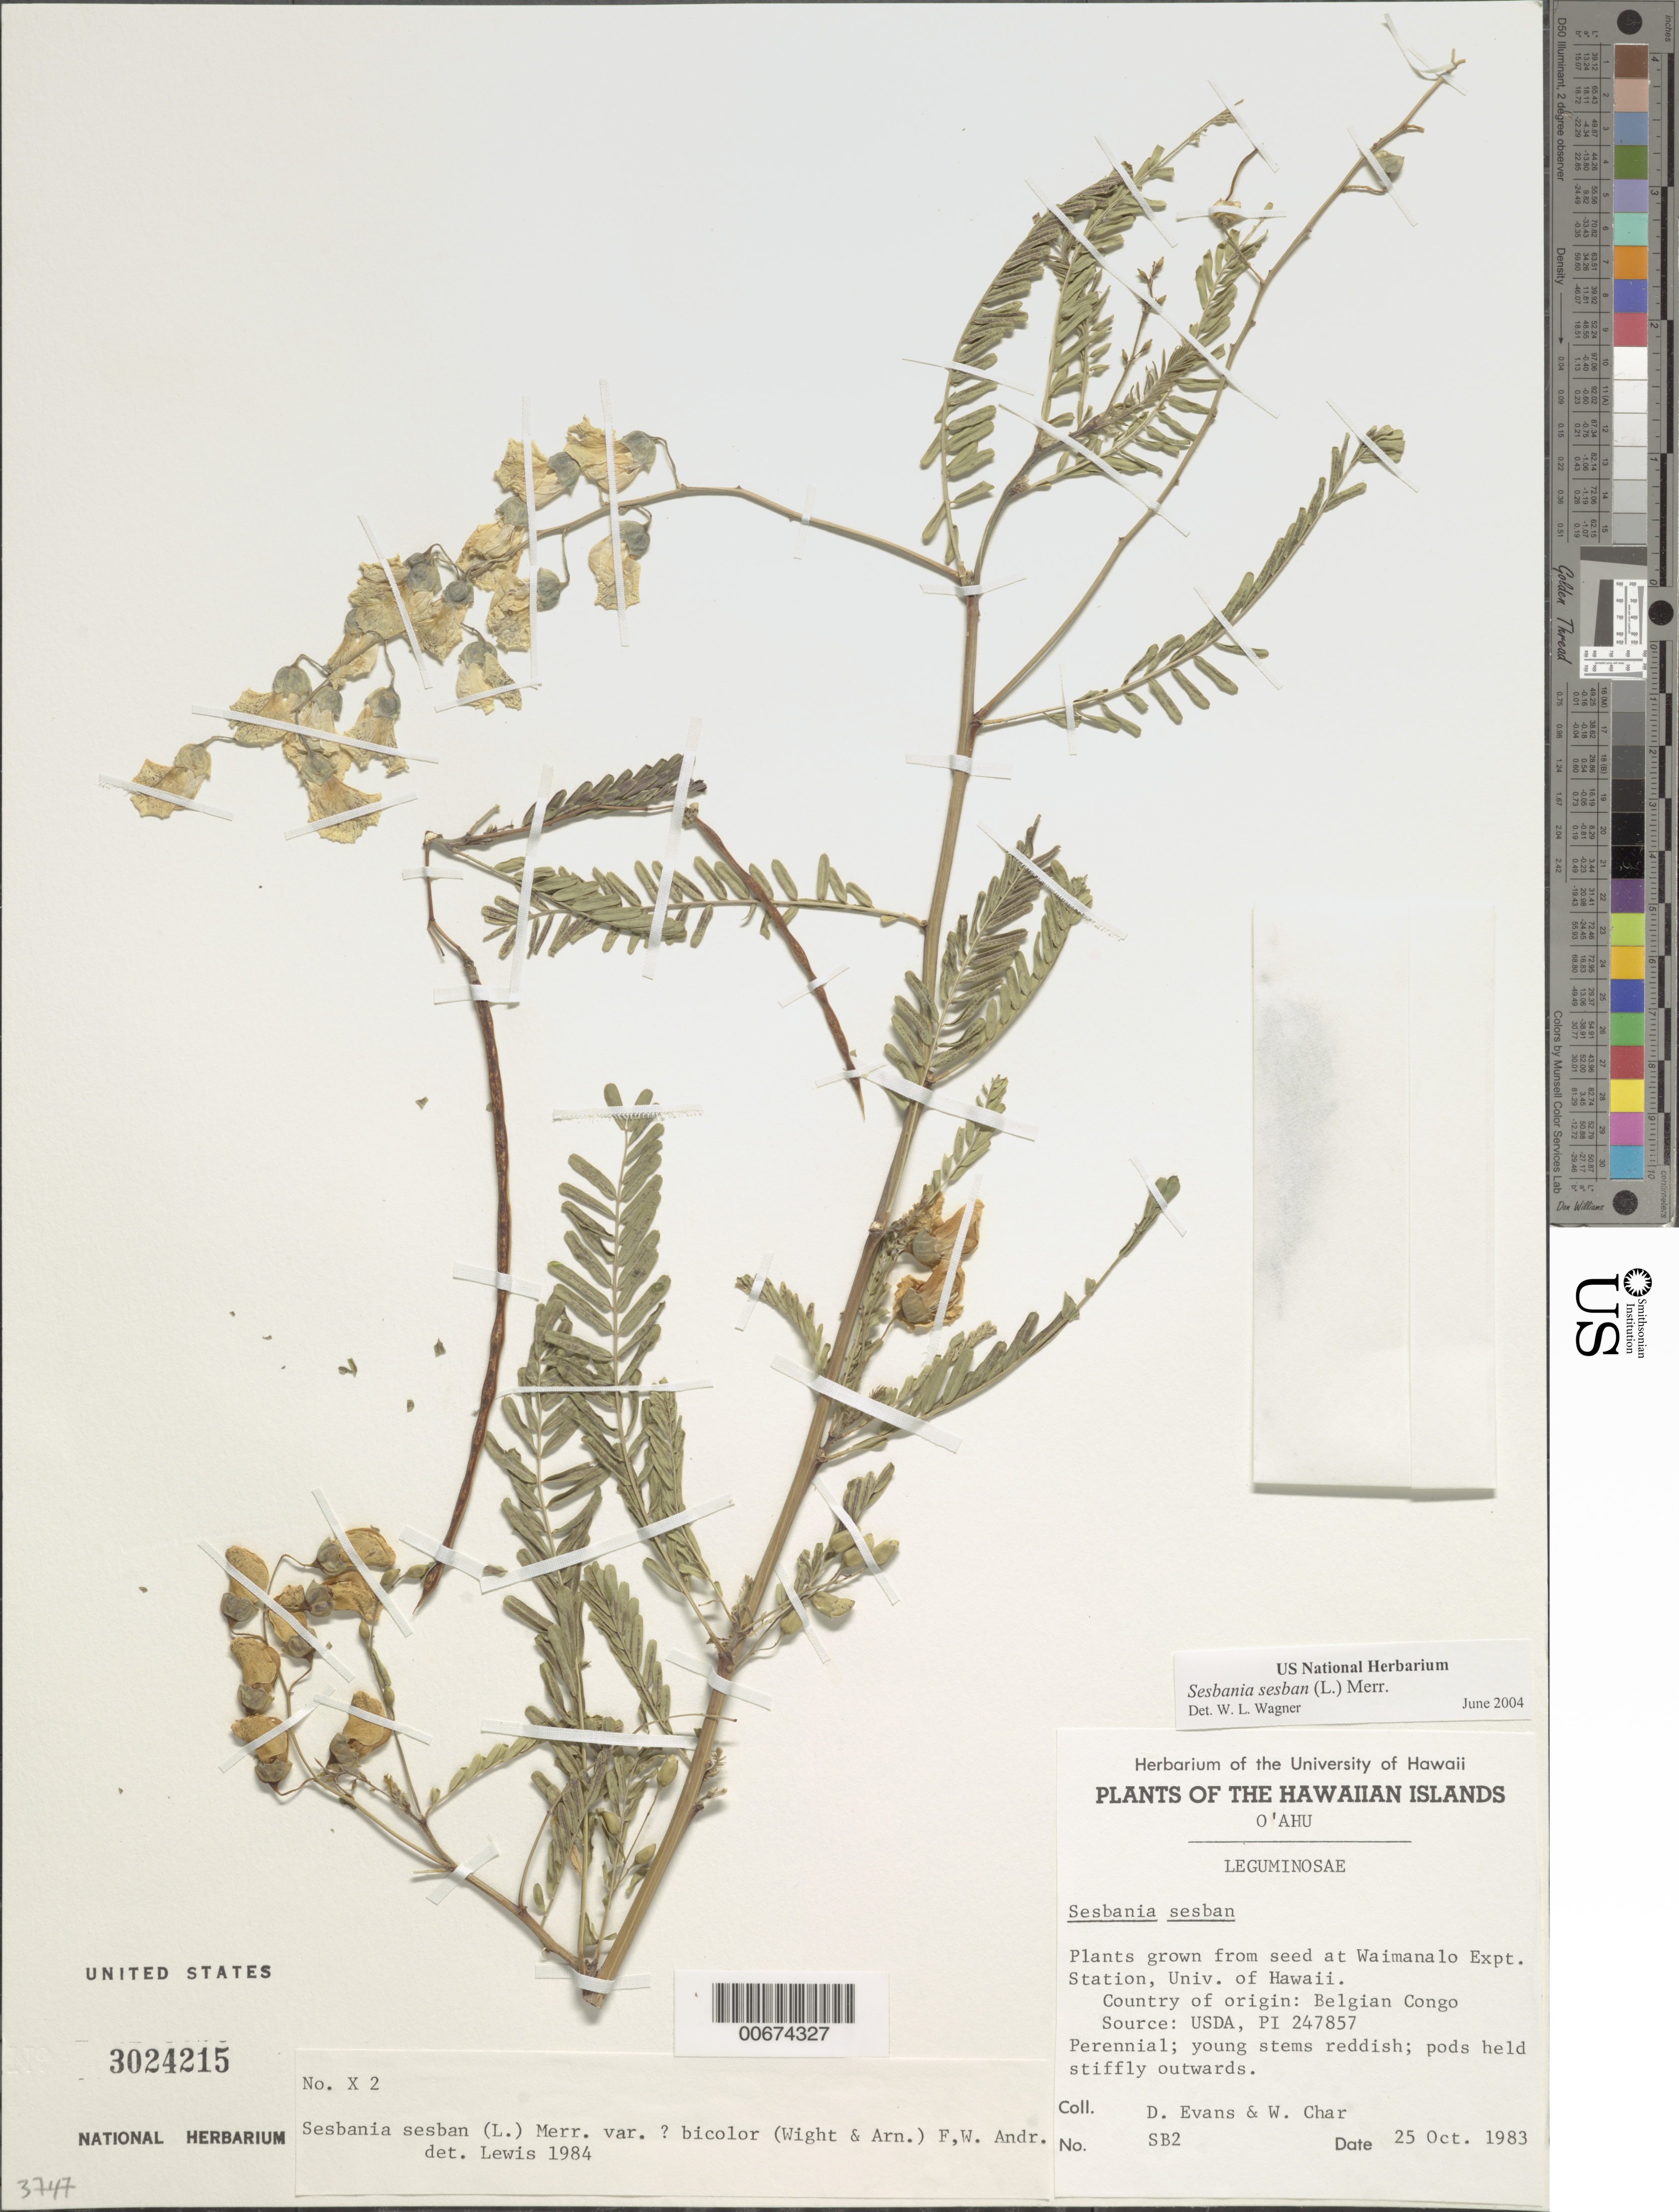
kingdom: Plantae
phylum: Tracheophyta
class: Magnoliopsida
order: Fabales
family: Fabaceae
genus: Sesbania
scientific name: Sesbania sesban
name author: (L.) Merr.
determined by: Wagner, W. L., (BOT), Smithsonian Institution - National Museum of Natural History (UNITED STATES)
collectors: D. Evans & W. Char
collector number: SB2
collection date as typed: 25 Oct 1983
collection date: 1983-10-25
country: United States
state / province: Hawaii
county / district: Honolulu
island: Oahu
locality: at Waimanalo Expt. Station, Univ. of Hawaii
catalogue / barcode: US 3024215